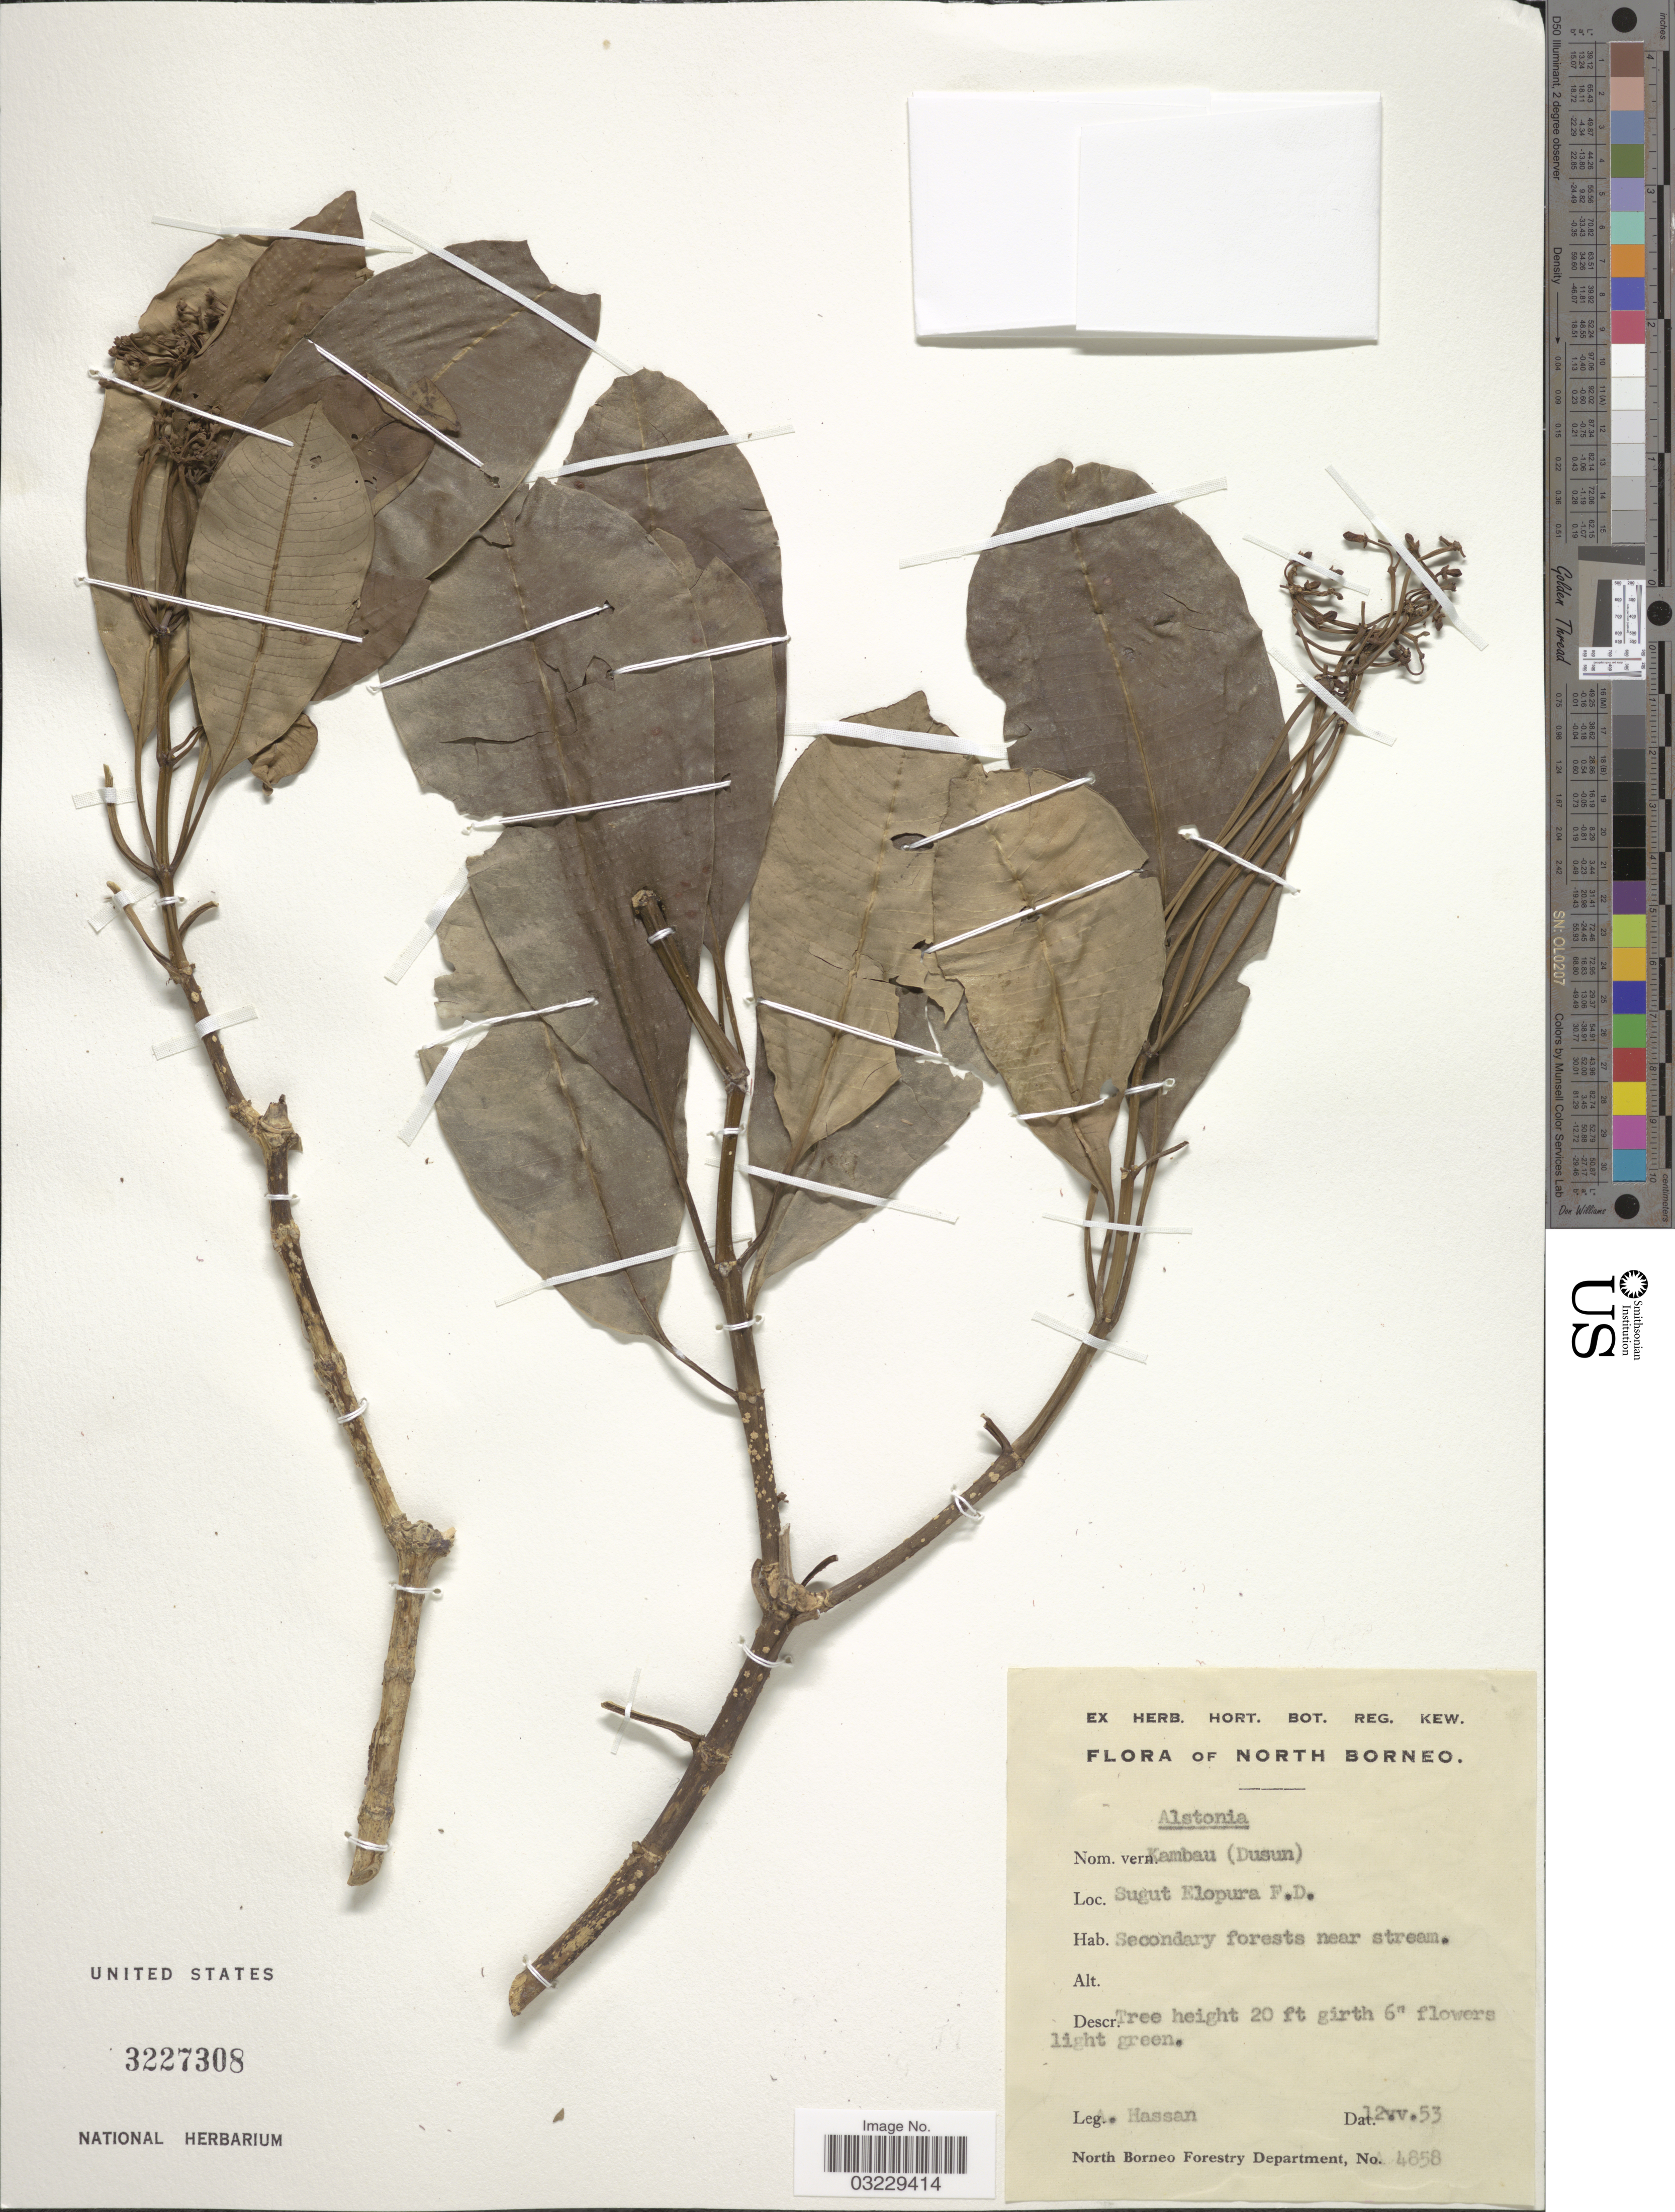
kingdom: Plantae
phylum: Tracheophyta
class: Magnoliopsida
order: Gentianales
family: Apocynaceae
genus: Alstonia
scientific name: Alstonia sp.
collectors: A. Hassan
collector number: A4858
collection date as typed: Transcribed d/m/y: 12/5/53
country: Malaysia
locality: North Borneo. Sugut Elopura F. D.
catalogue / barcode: US 3227308